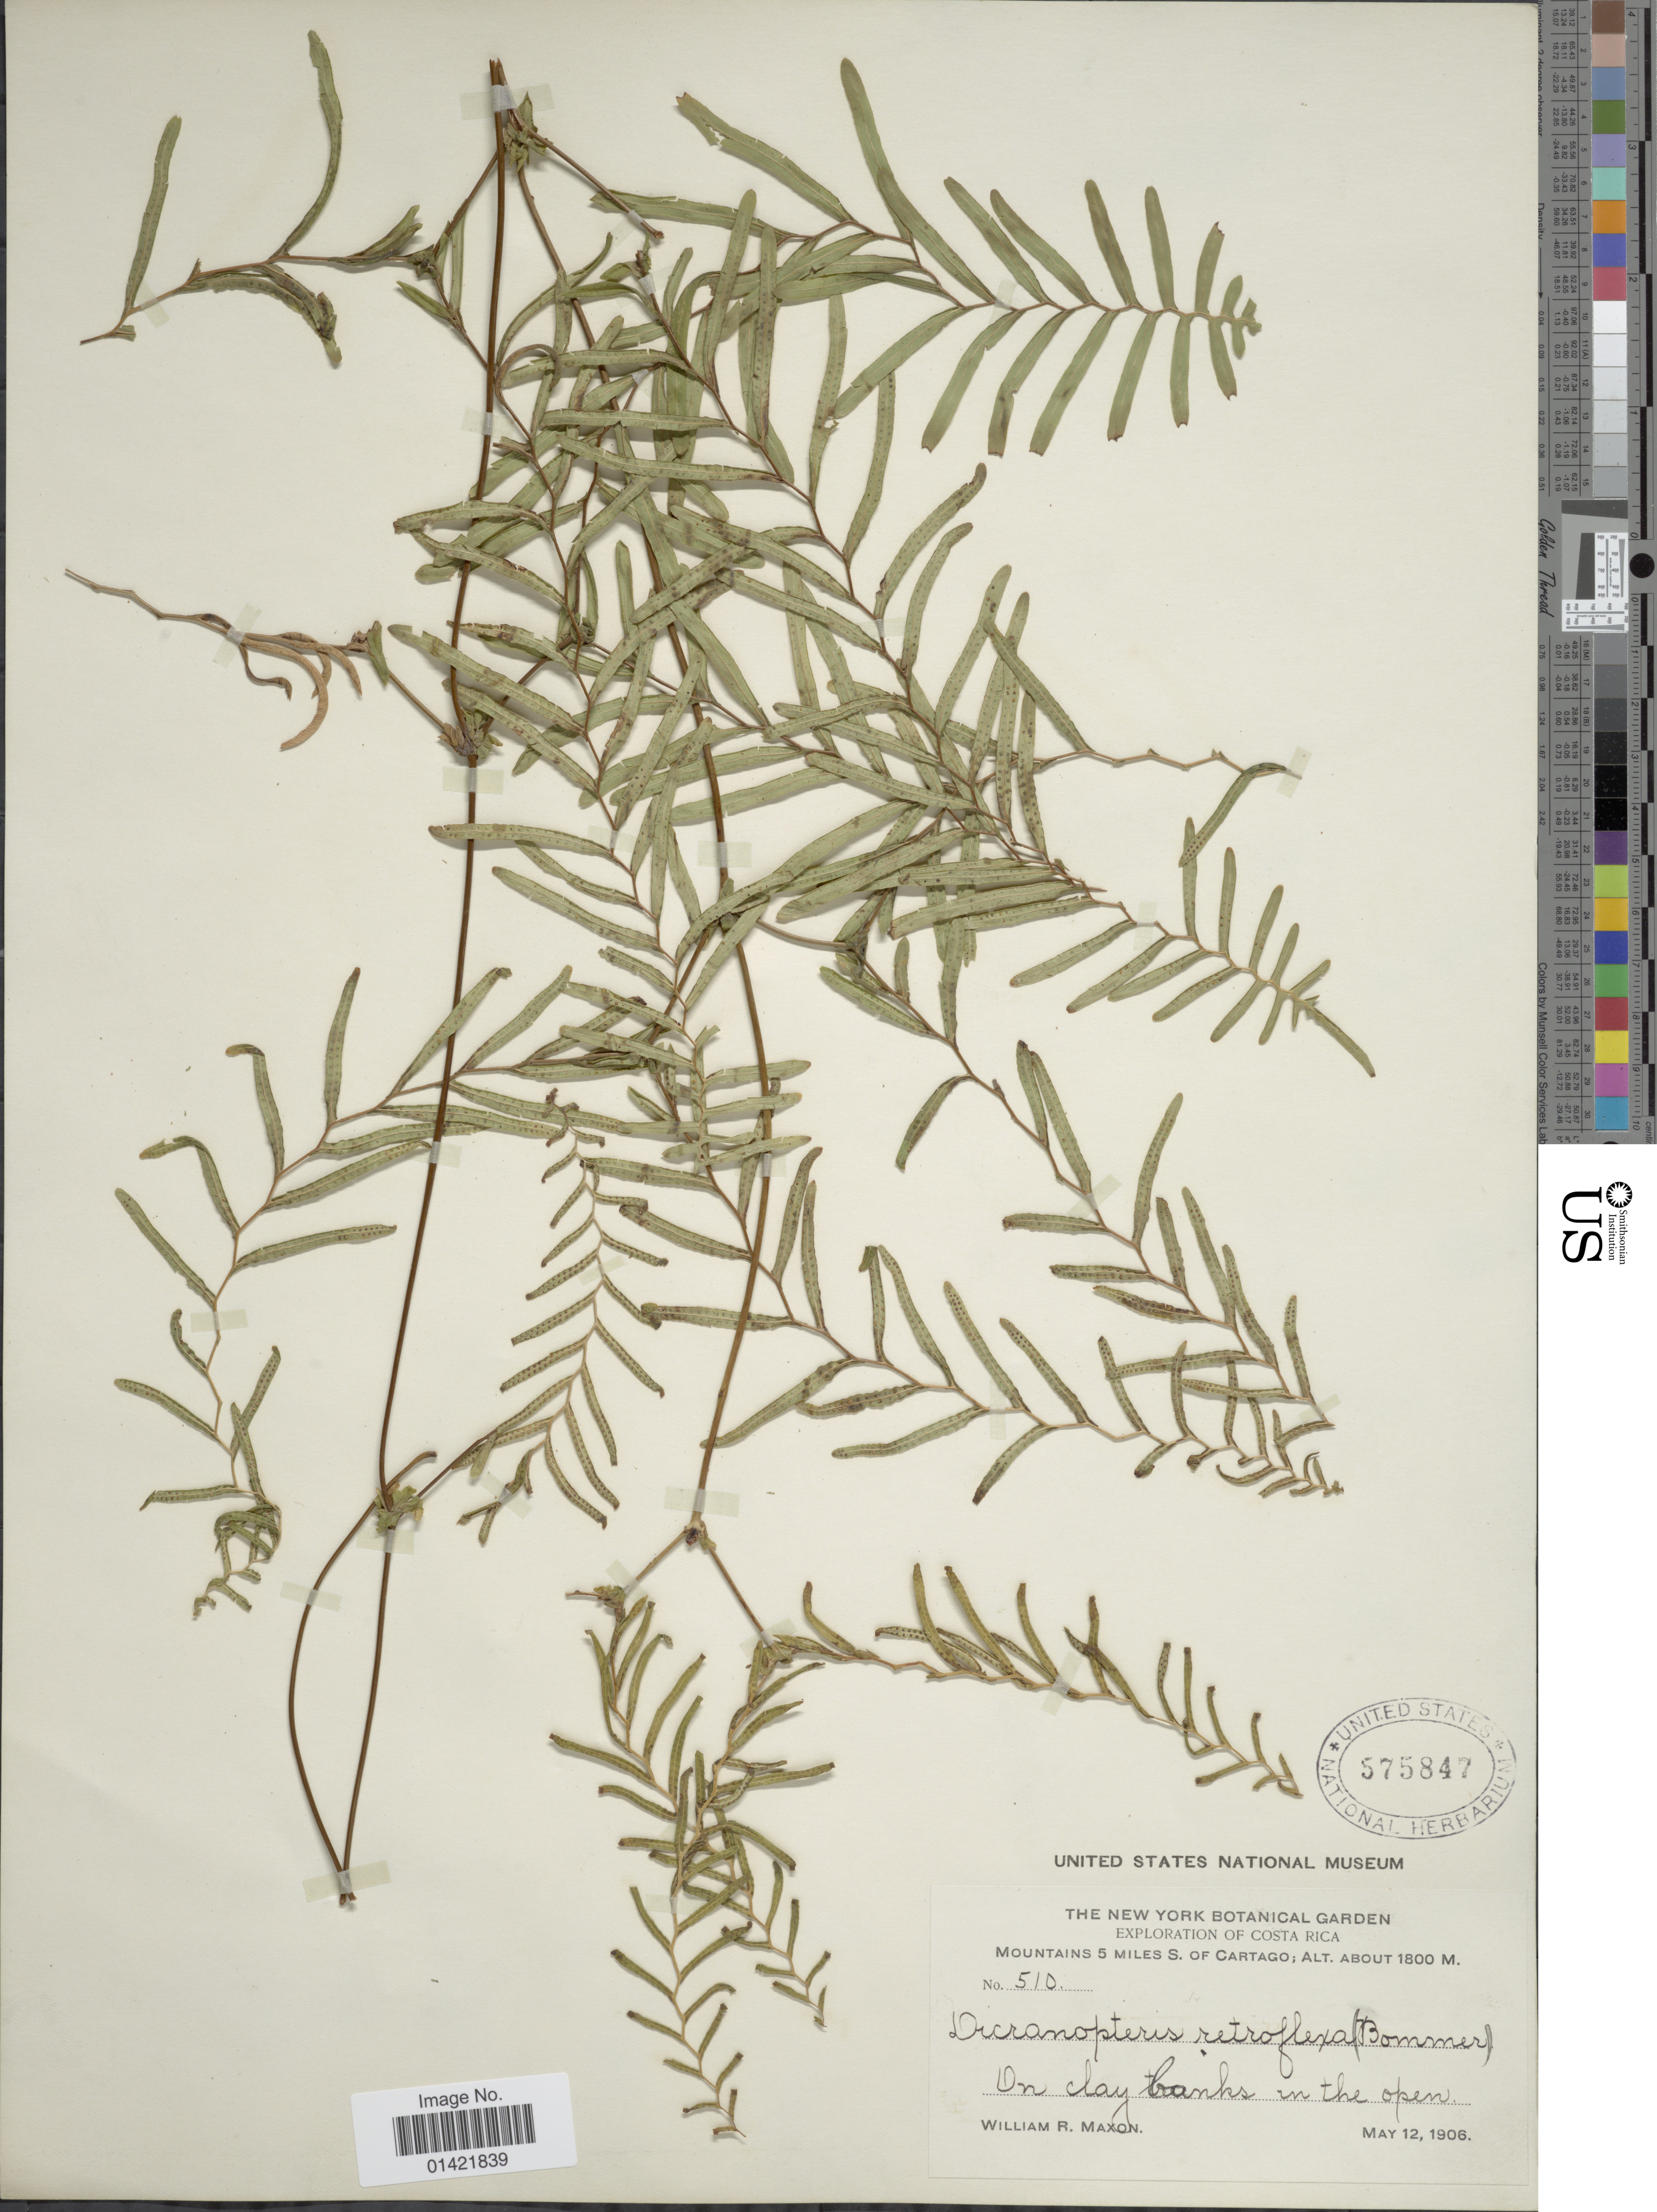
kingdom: Plantae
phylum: Tracheophyta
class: Polypodiopsida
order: Gleicheniales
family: Gleicheniaceae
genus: Sticherus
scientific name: Sticherus retroflexus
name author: (Bornm. ex Christ) Copel.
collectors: W. R. Maxon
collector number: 510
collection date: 1906-05-12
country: Costa Rica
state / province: Cartago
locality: Mountains 5 miles S of Cartago. On clay banks in the open.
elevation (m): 1800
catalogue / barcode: US 575847